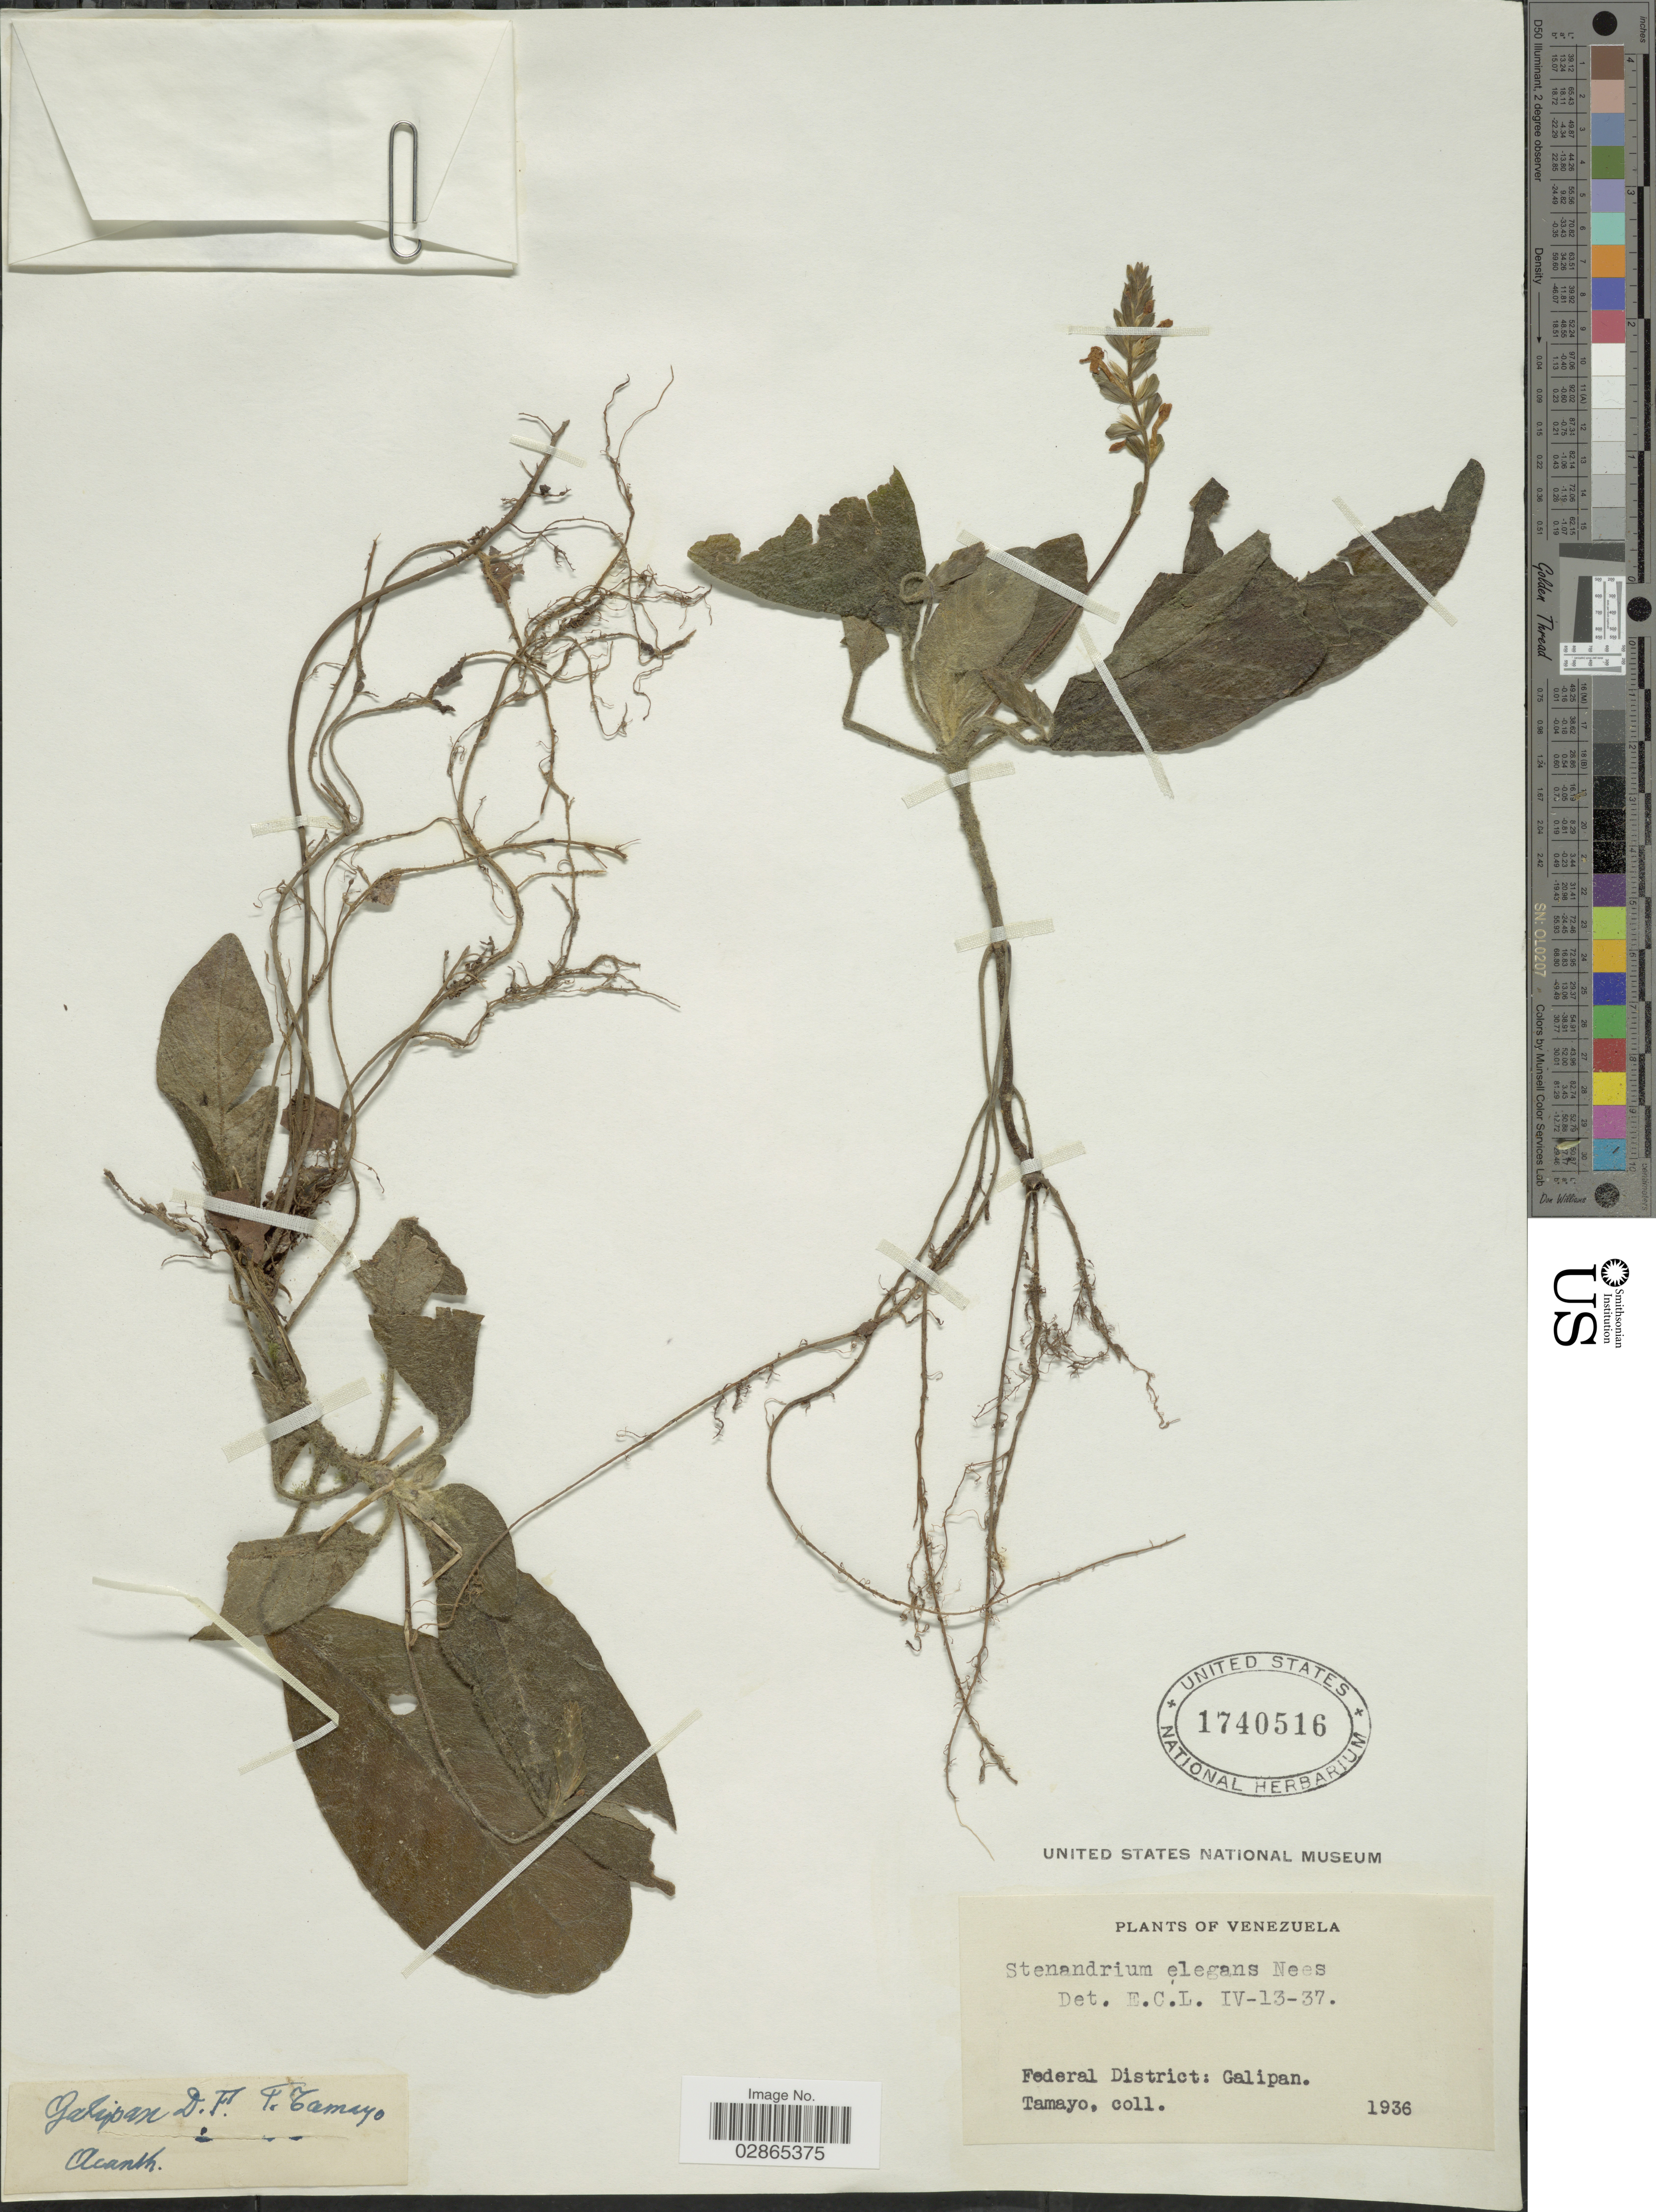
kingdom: Plantae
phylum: Tracheophyta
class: Magnoliopsida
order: Lamiales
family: Acanthaceae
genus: Stenandrium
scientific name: Stenandrium elegans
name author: Nees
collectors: -. Tamayo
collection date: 1936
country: Venezuela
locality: Federal District: Galipan.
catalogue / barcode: US 1740516